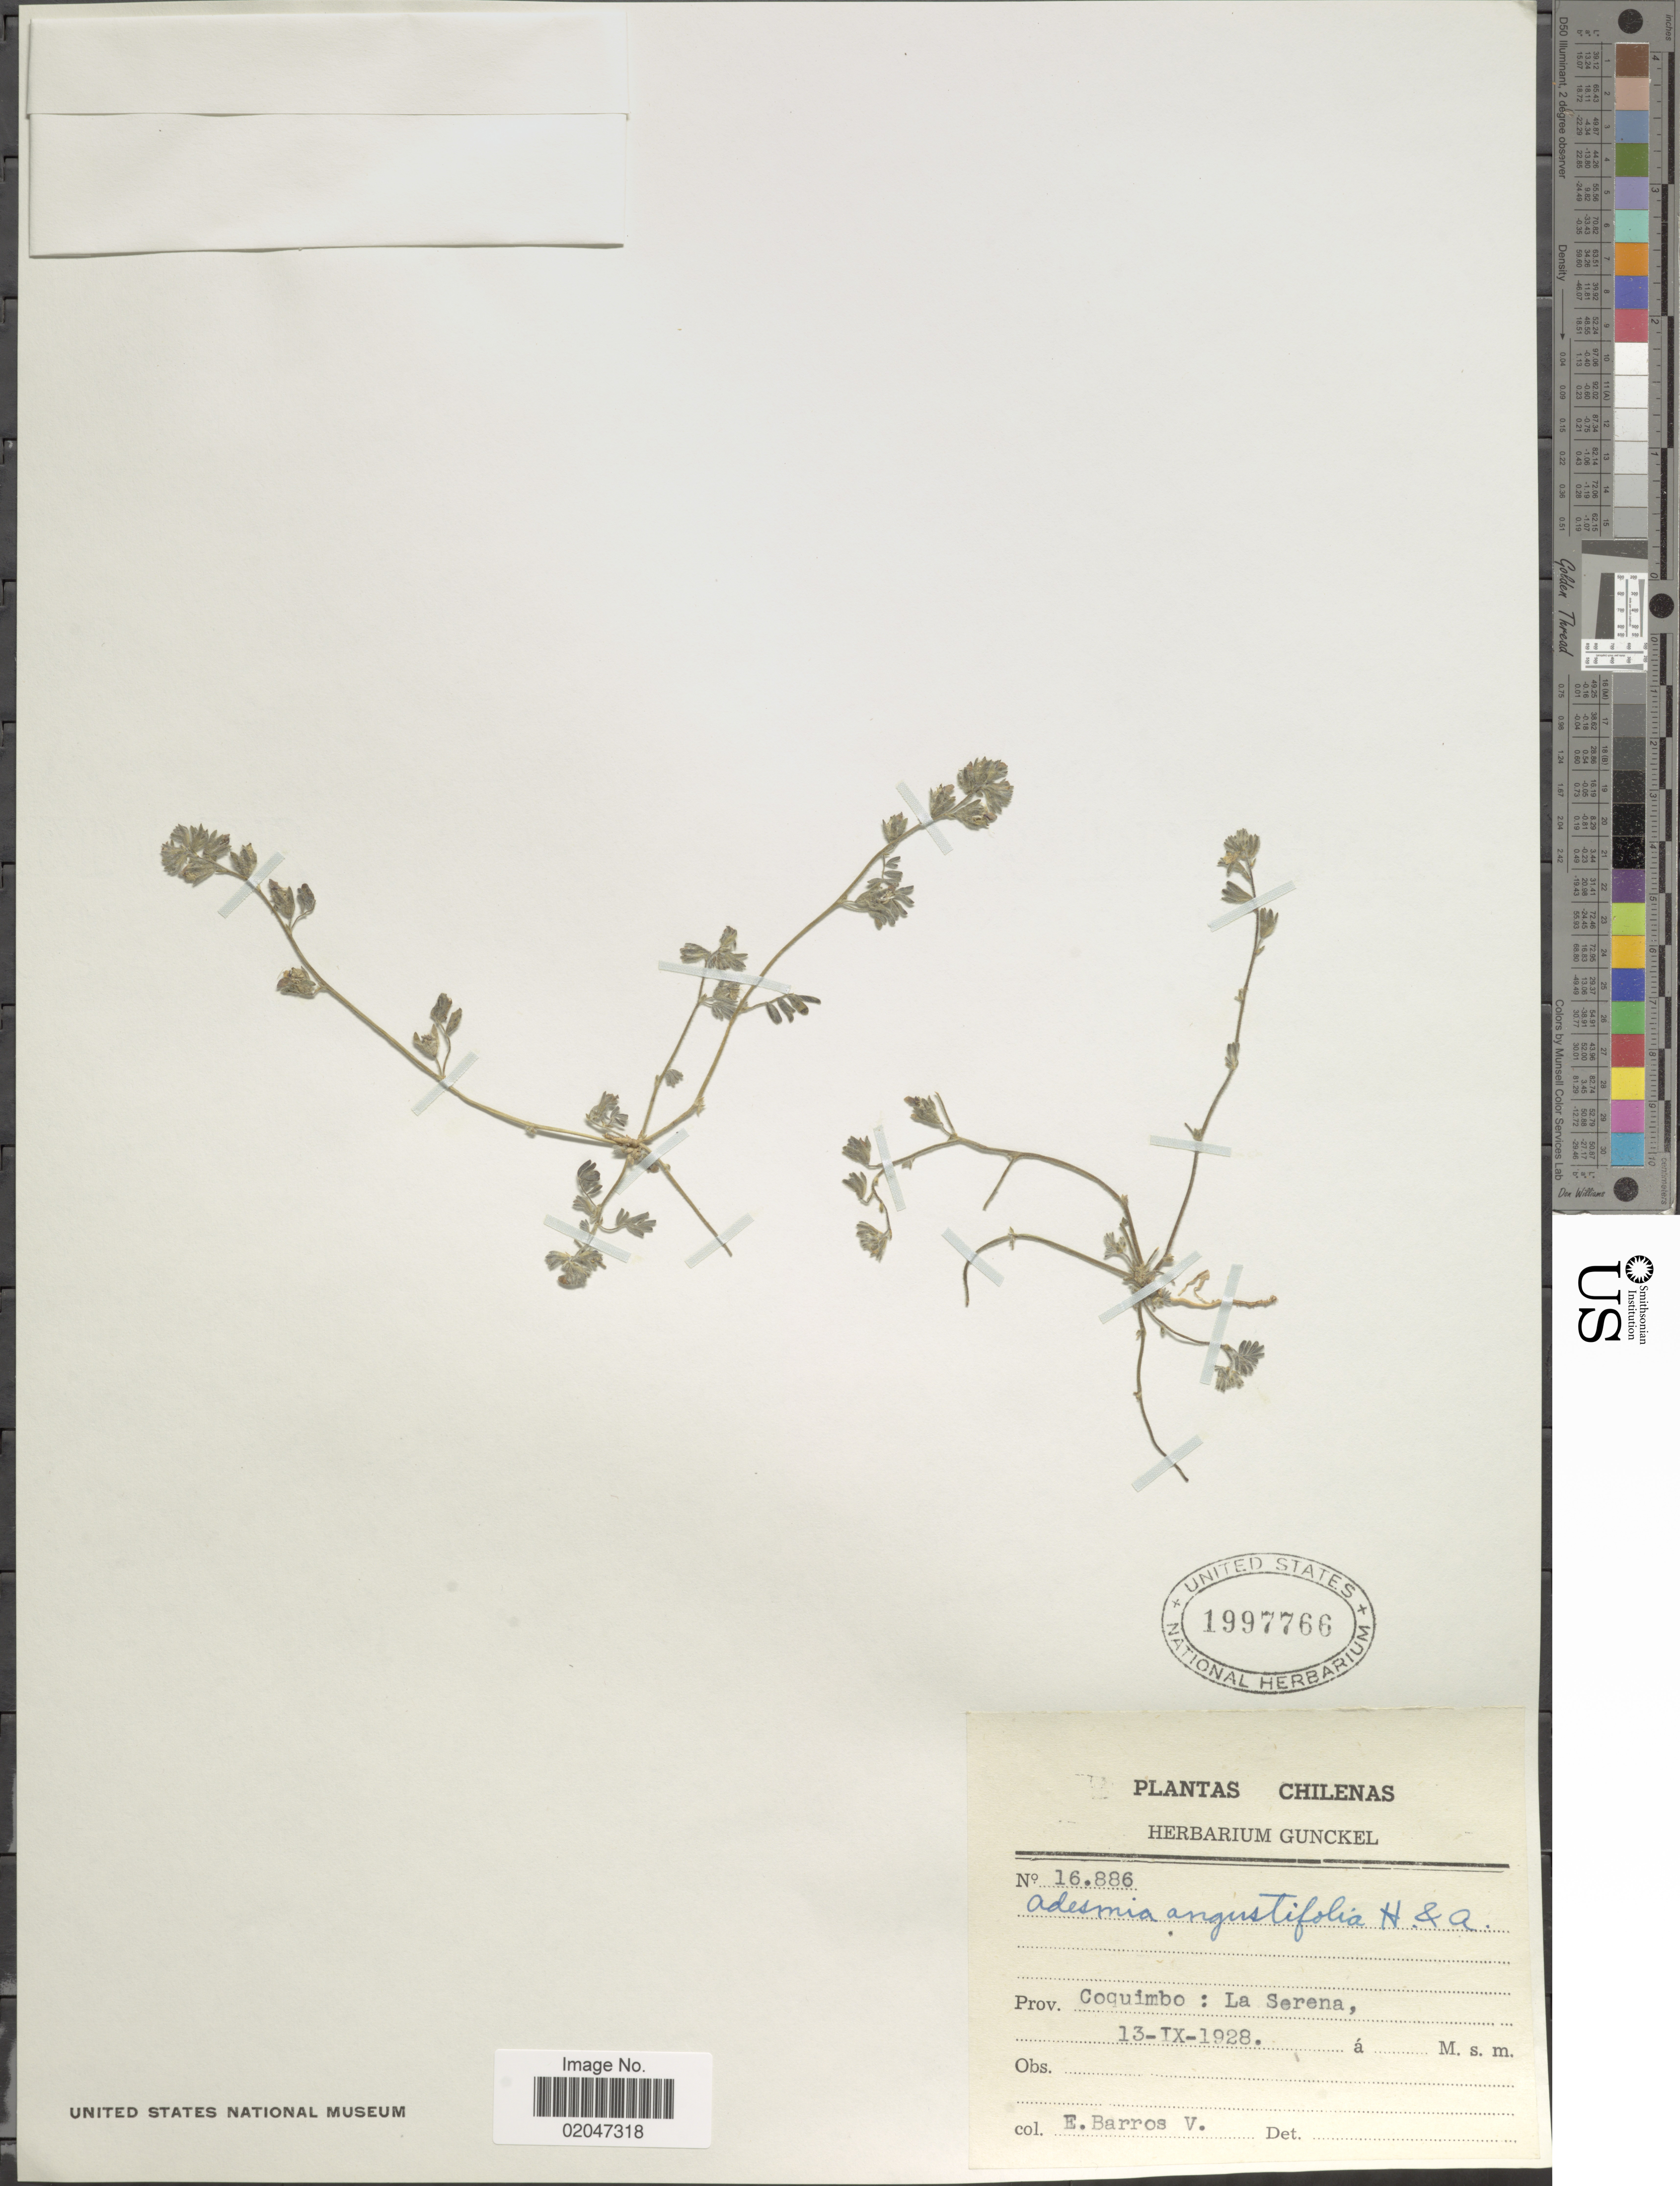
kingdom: Plantae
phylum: Tracheophyta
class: Magnoliopsida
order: Fabales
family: Fabaceae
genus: Adesmia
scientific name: Adesmia tenella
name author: Hook. & Arn.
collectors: E. Barros V.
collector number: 16886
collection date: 1928-09-13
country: Chile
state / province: Coquimbo (IV)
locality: Prov. Coquimbo: La Serena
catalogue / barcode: US 1997766